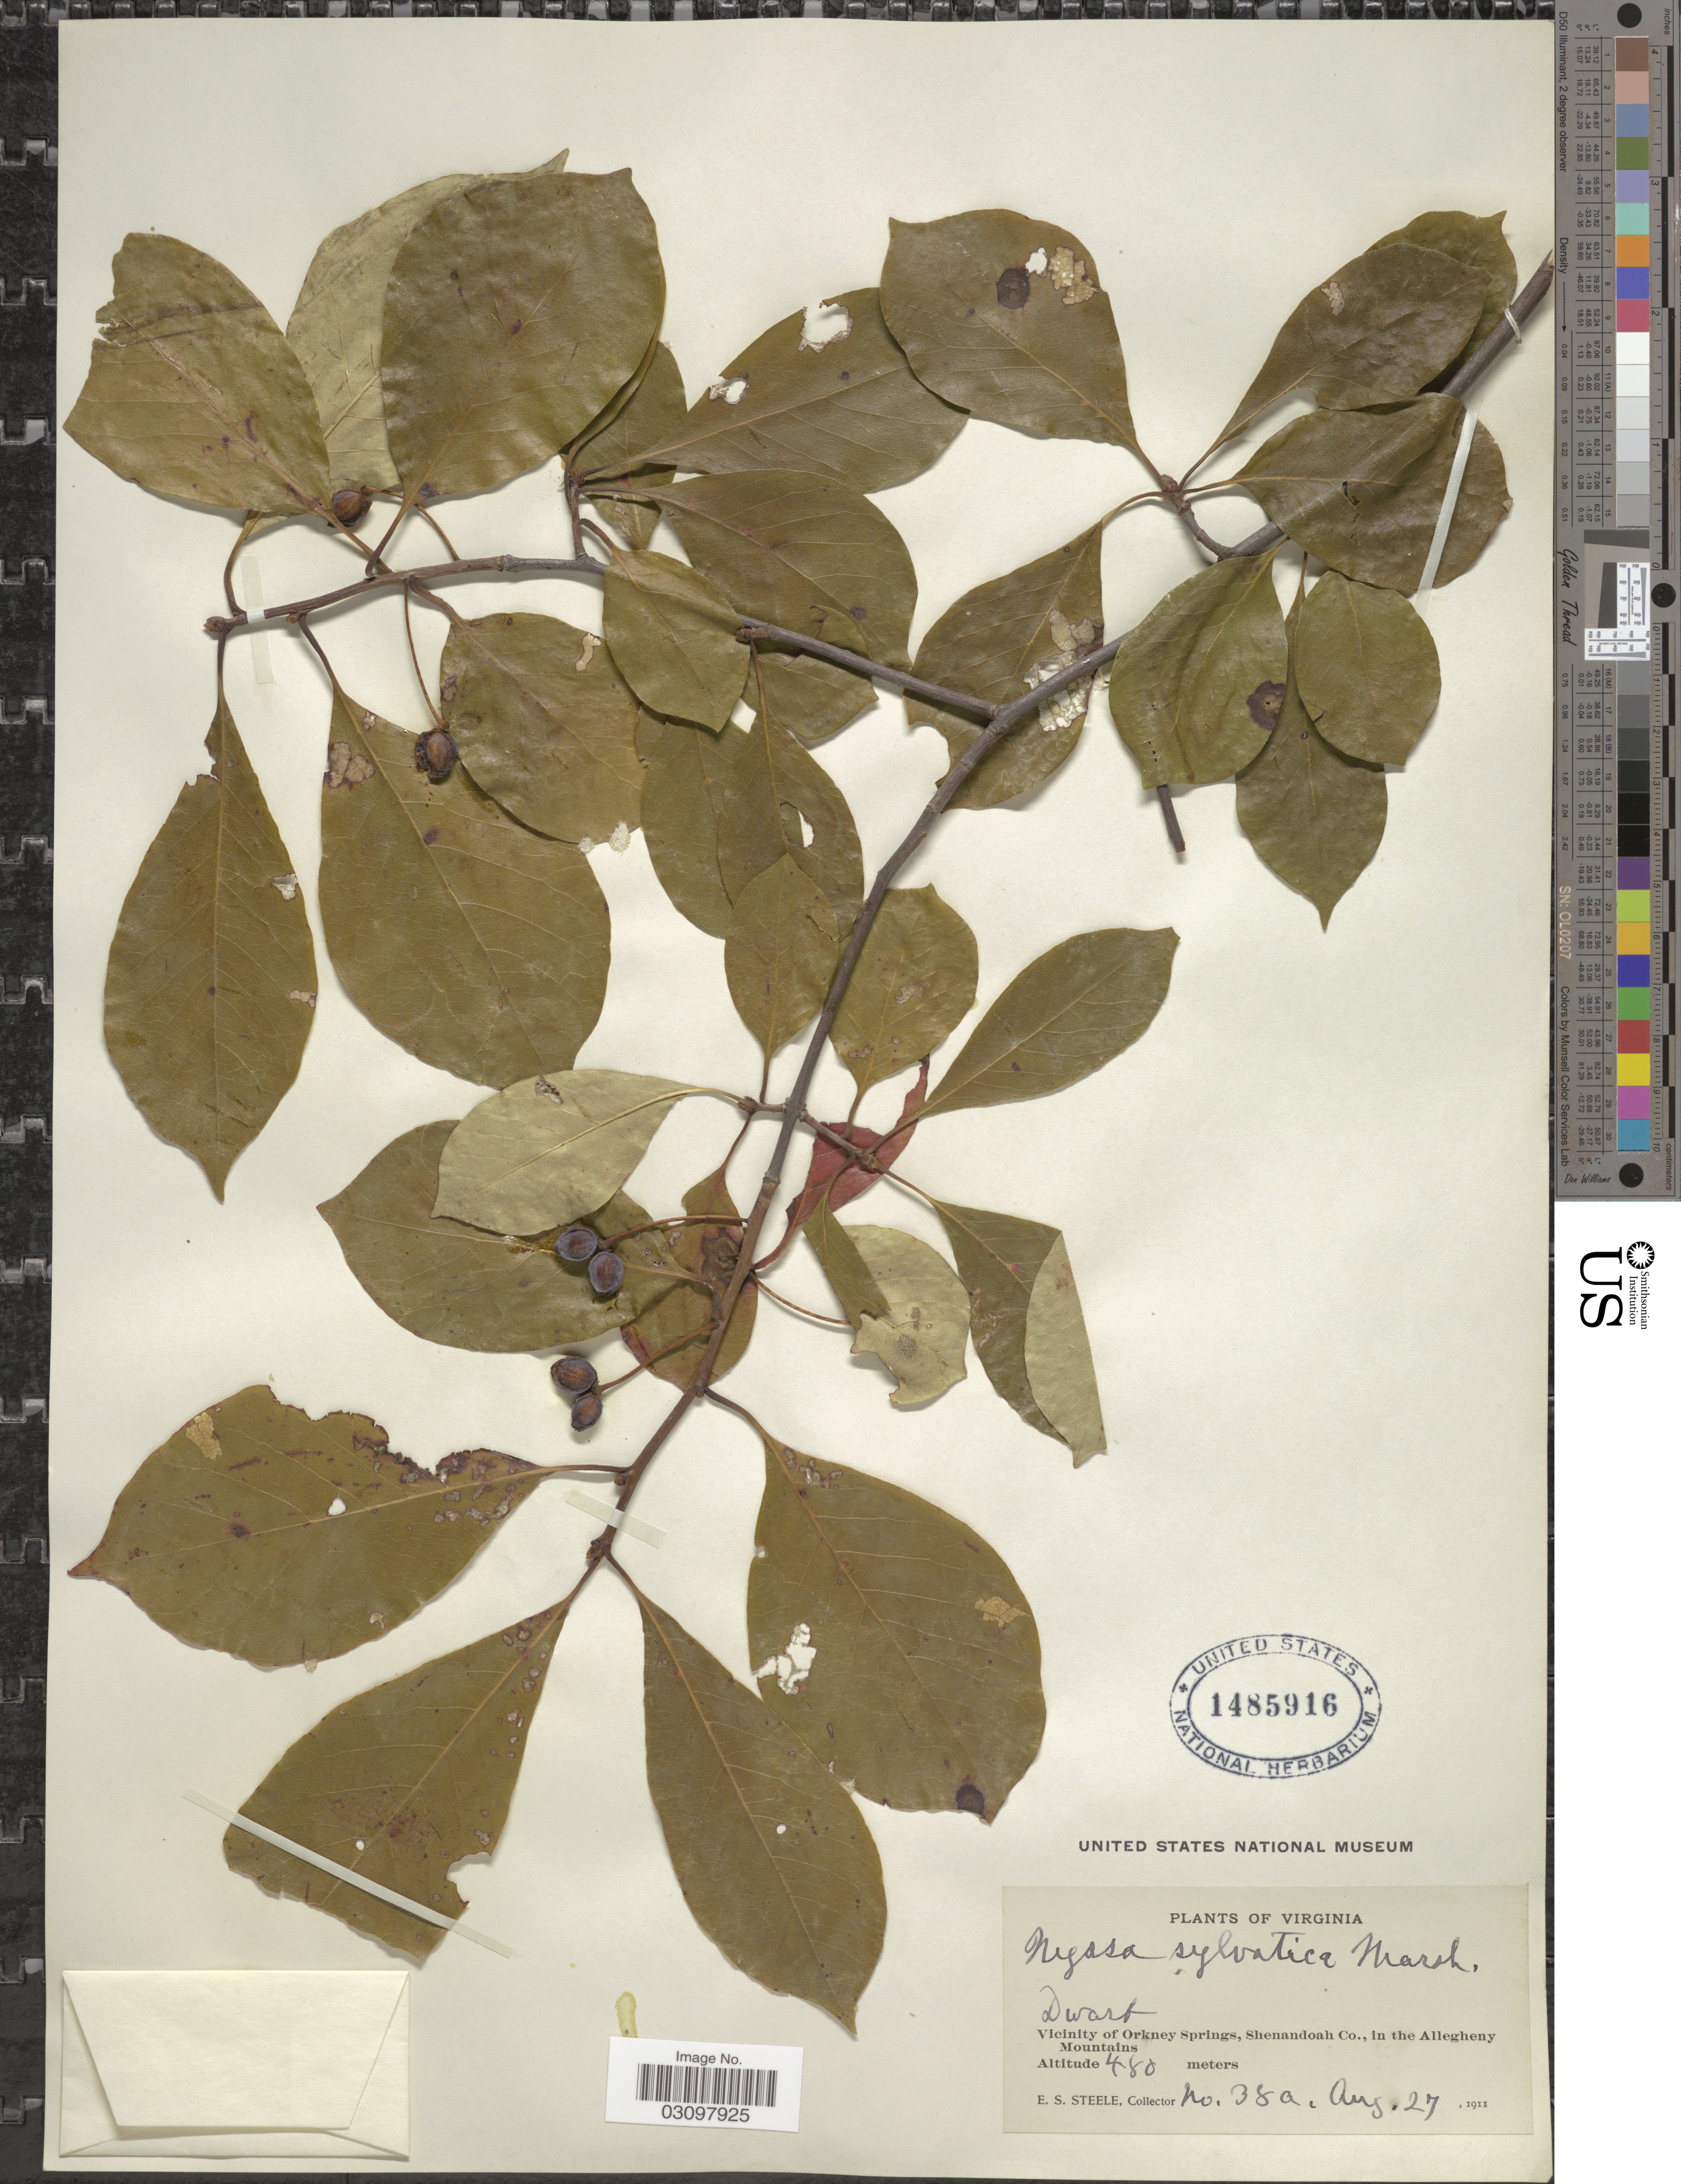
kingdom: Plantae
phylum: Tracheophyta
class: Magnoliopsida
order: Cornales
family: Nyssaceae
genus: Nyssa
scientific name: Nyssa sylvatica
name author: Marshall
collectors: E. Steele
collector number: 38a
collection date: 1911-08-27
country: United States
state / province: Virginia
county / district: Shenandoah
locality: Vicinity of Orkney Springs, Shenandoah Co., in the Allegheny Mountains.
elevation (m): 480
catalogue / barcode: US 1485916